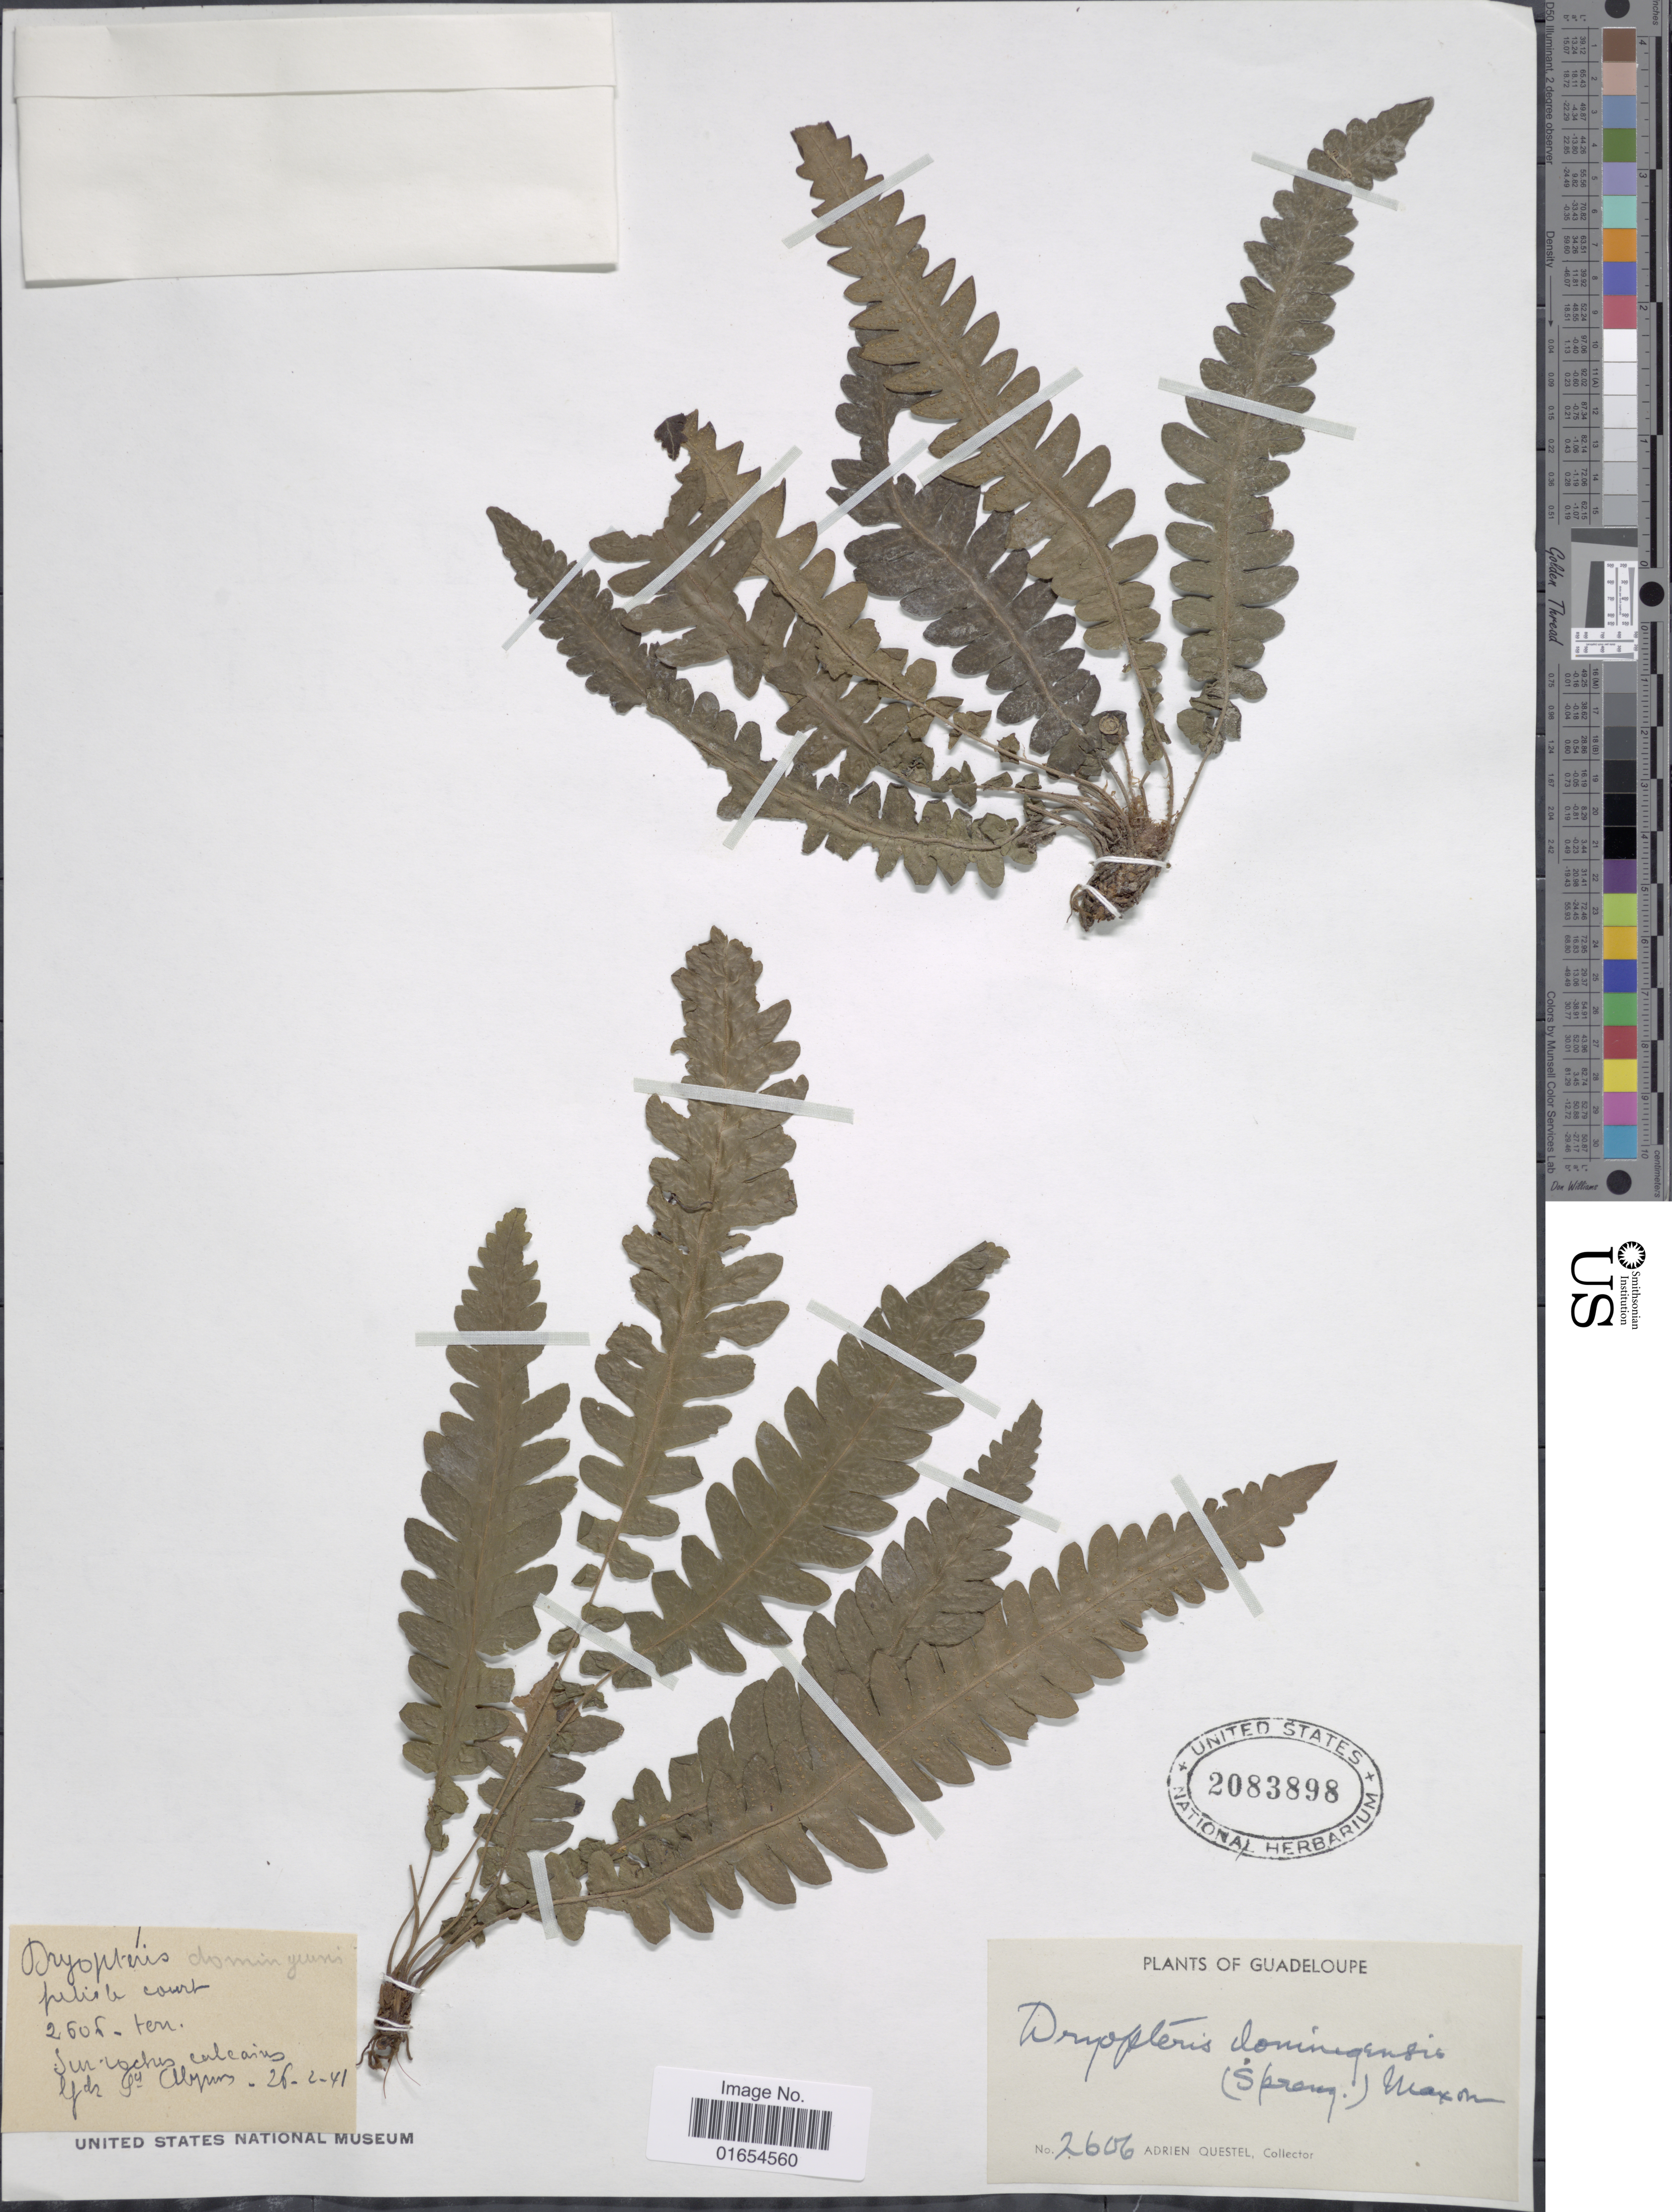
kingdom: Plantae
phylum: Tracheophyta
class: Polypodiopsida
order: Polypodiales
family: Thelypteridaceae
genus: Goniopteris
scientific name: Goniopteris guadelupensis (Wikstr.) comb. nov., ined 2015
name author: (Wikstr.)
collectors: A. Questel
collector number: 2606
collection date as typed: Transcribed d/m/y: 26/2/41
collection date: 1941-02-26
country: Guadeloupe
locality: Sur rochers calcaires. Les Abymes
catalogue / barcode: US 2083898